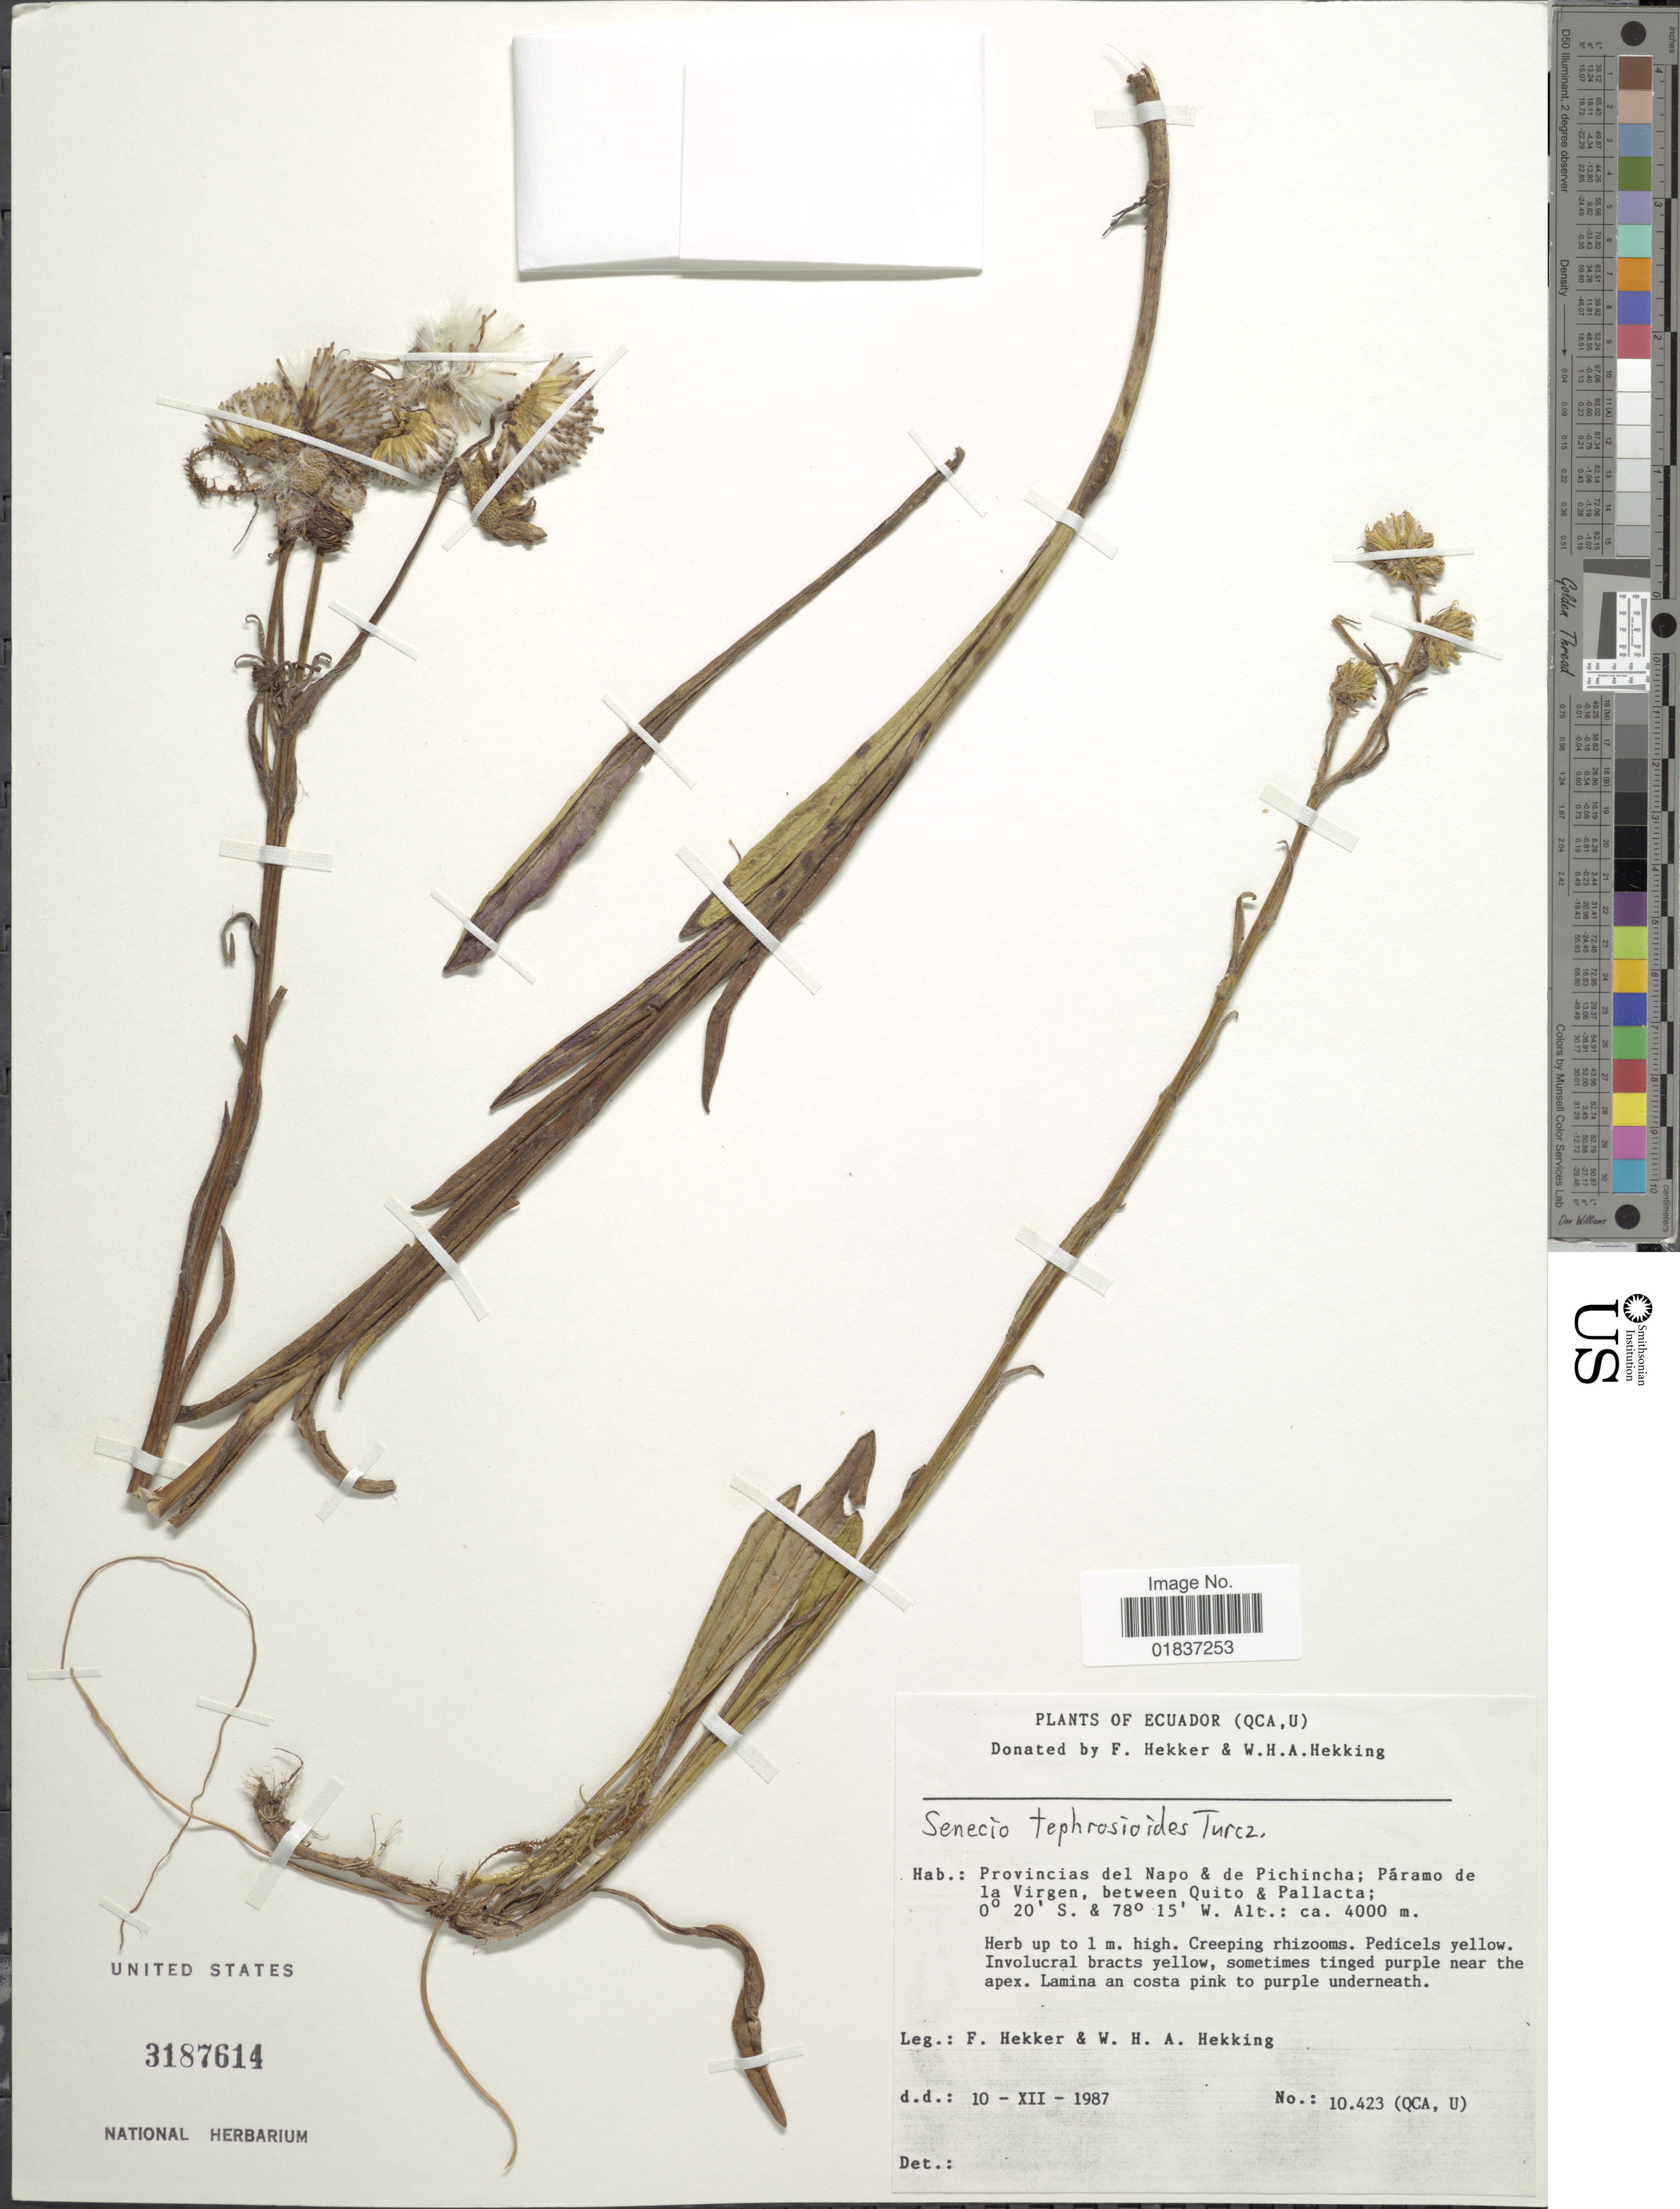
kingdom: Plantae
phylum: Tracheophyta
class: Magnoliopsida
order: Asterales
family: Asteraceae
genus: Senecio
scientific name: Senecio tephrosioides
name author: Turcz.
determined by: Salomon, Luciana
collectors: F. Hekker & W. H. A. Hekking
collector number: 10423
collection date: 1987-12-10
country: Ecuador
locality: Provincias del Napo & de Pichincha; Paramo de la Virgen, between Quito & Pallacta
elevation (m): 4000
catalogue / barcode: US 3187614